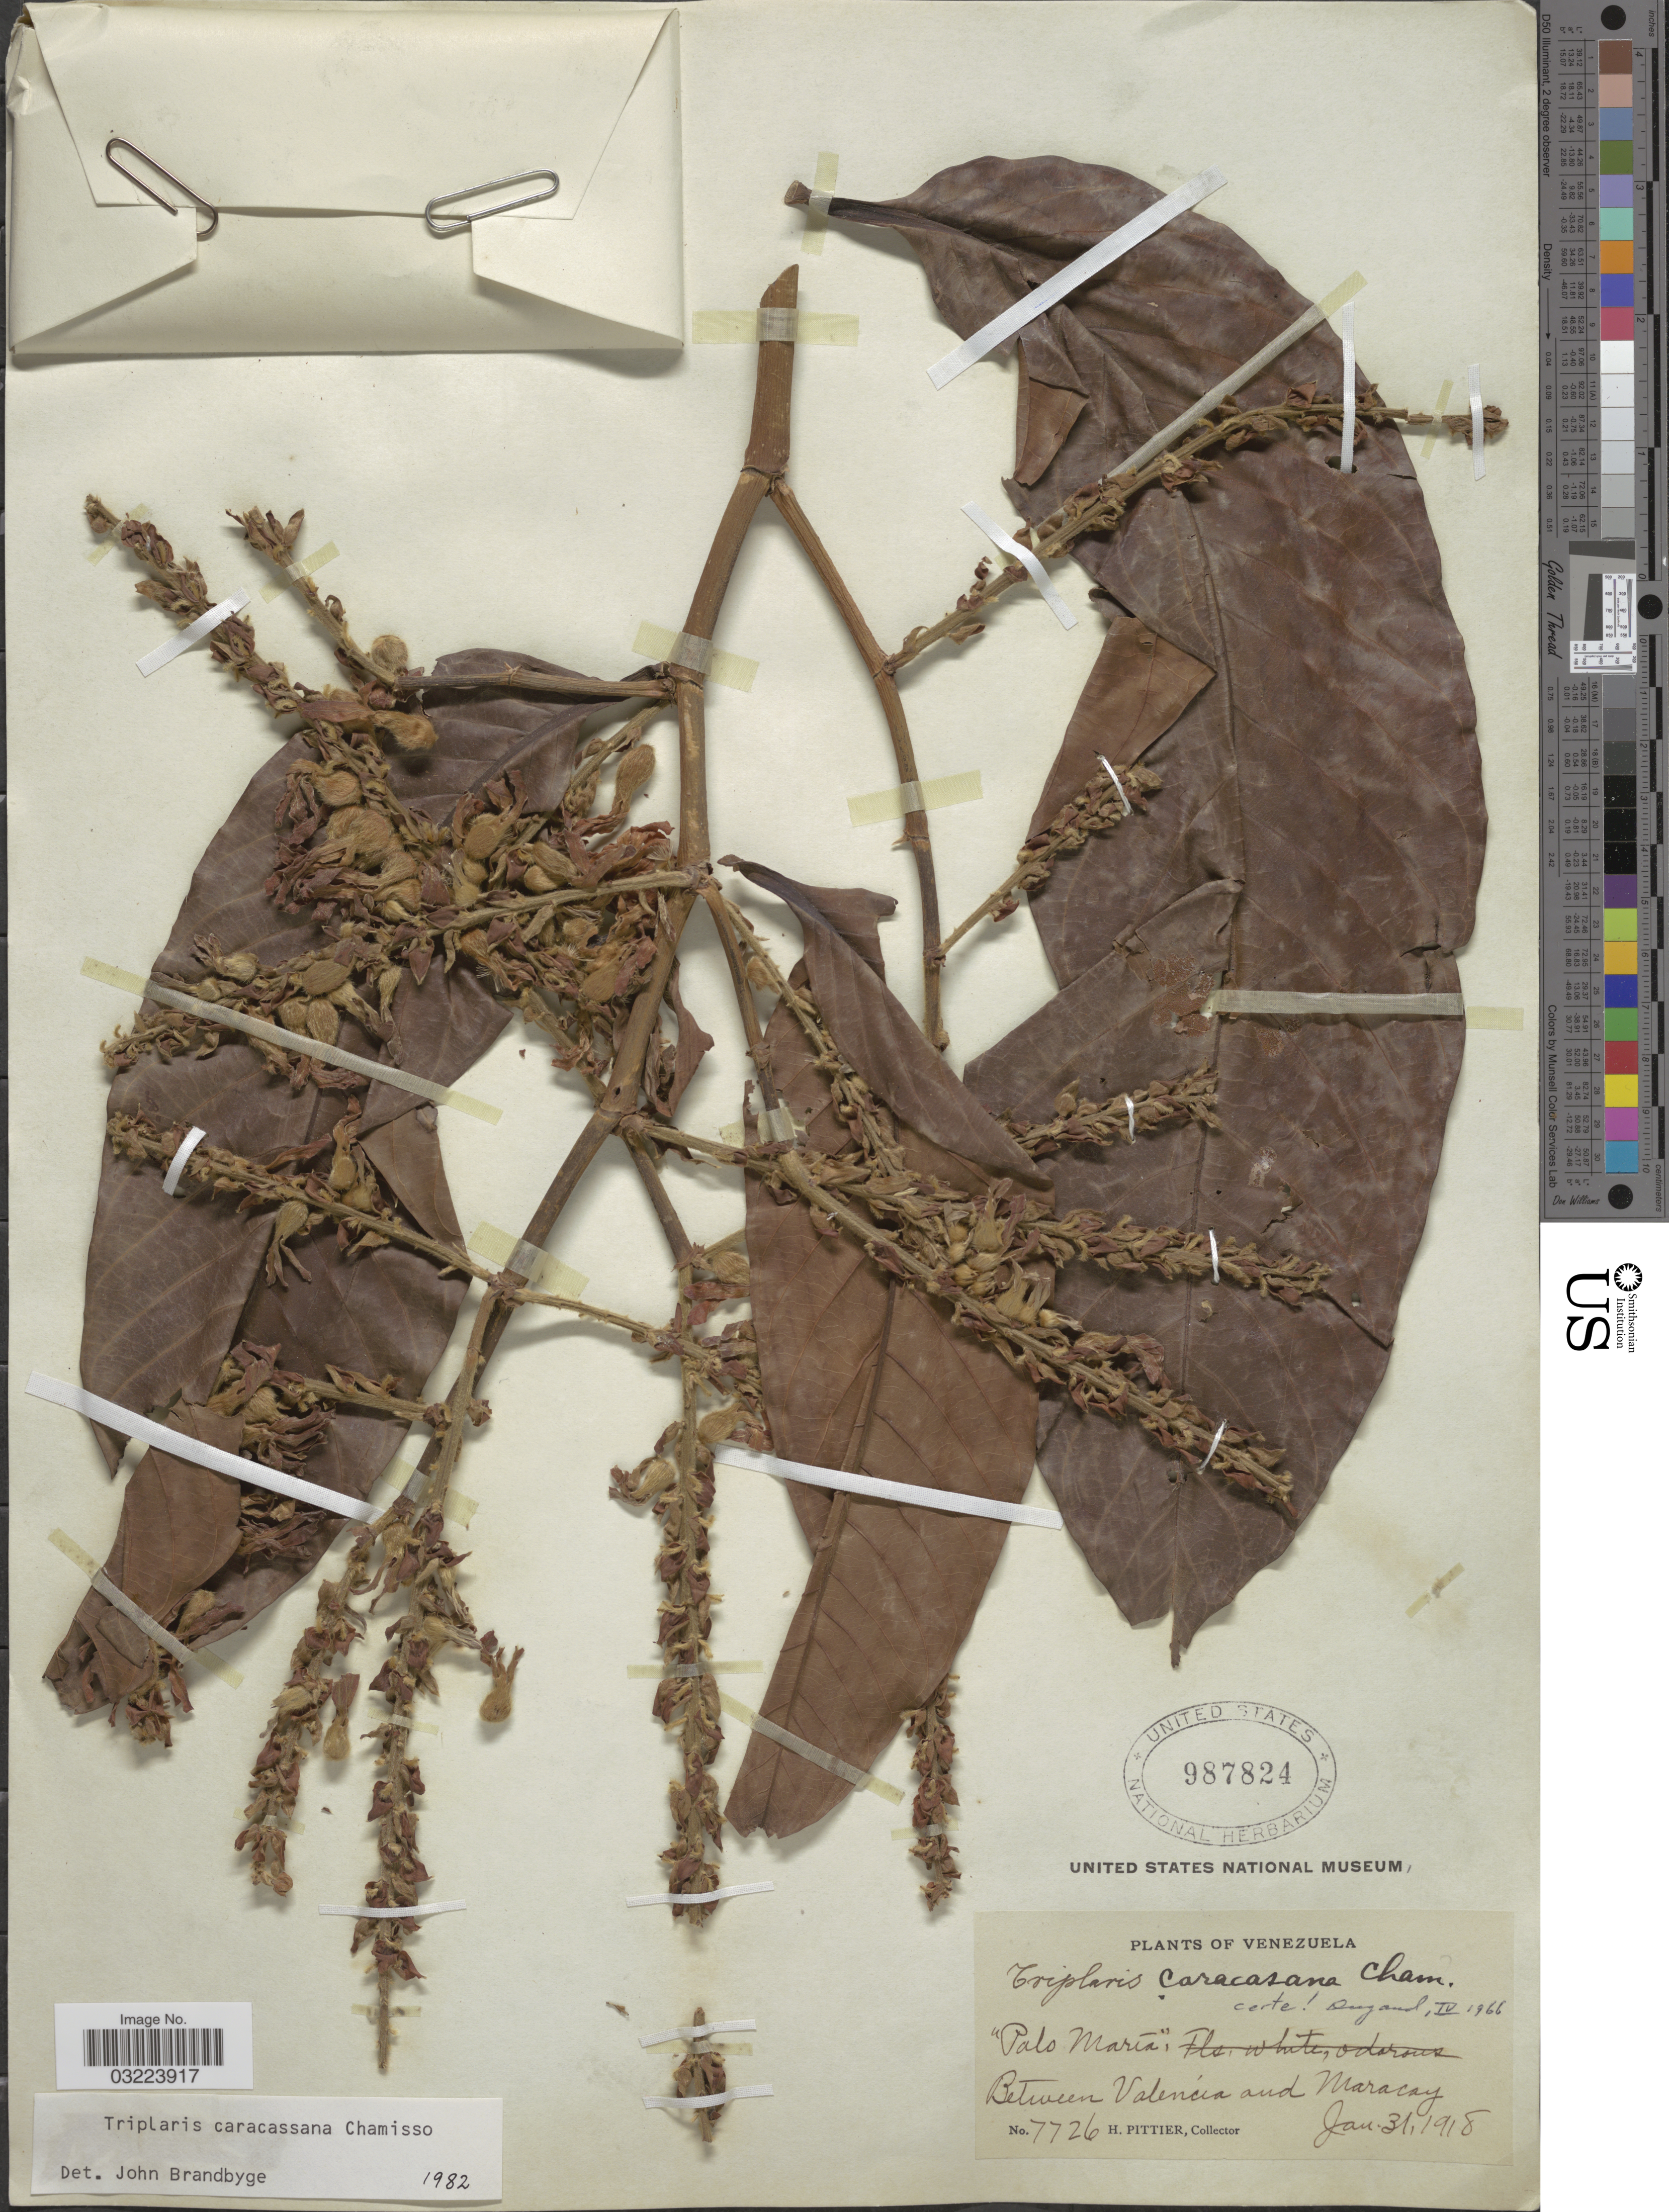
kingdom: Plantae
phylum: Tracheophyta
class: Magnoliopsida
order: Caryophyllales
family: Polygonaceae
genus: Triplaris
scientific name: Triplaris caracasana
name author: Cham.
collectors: H. F. Pittier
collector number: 7726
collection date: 1918-01-31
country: Venezuela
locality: Between Valencia and Maracay.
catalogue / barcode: US 987824